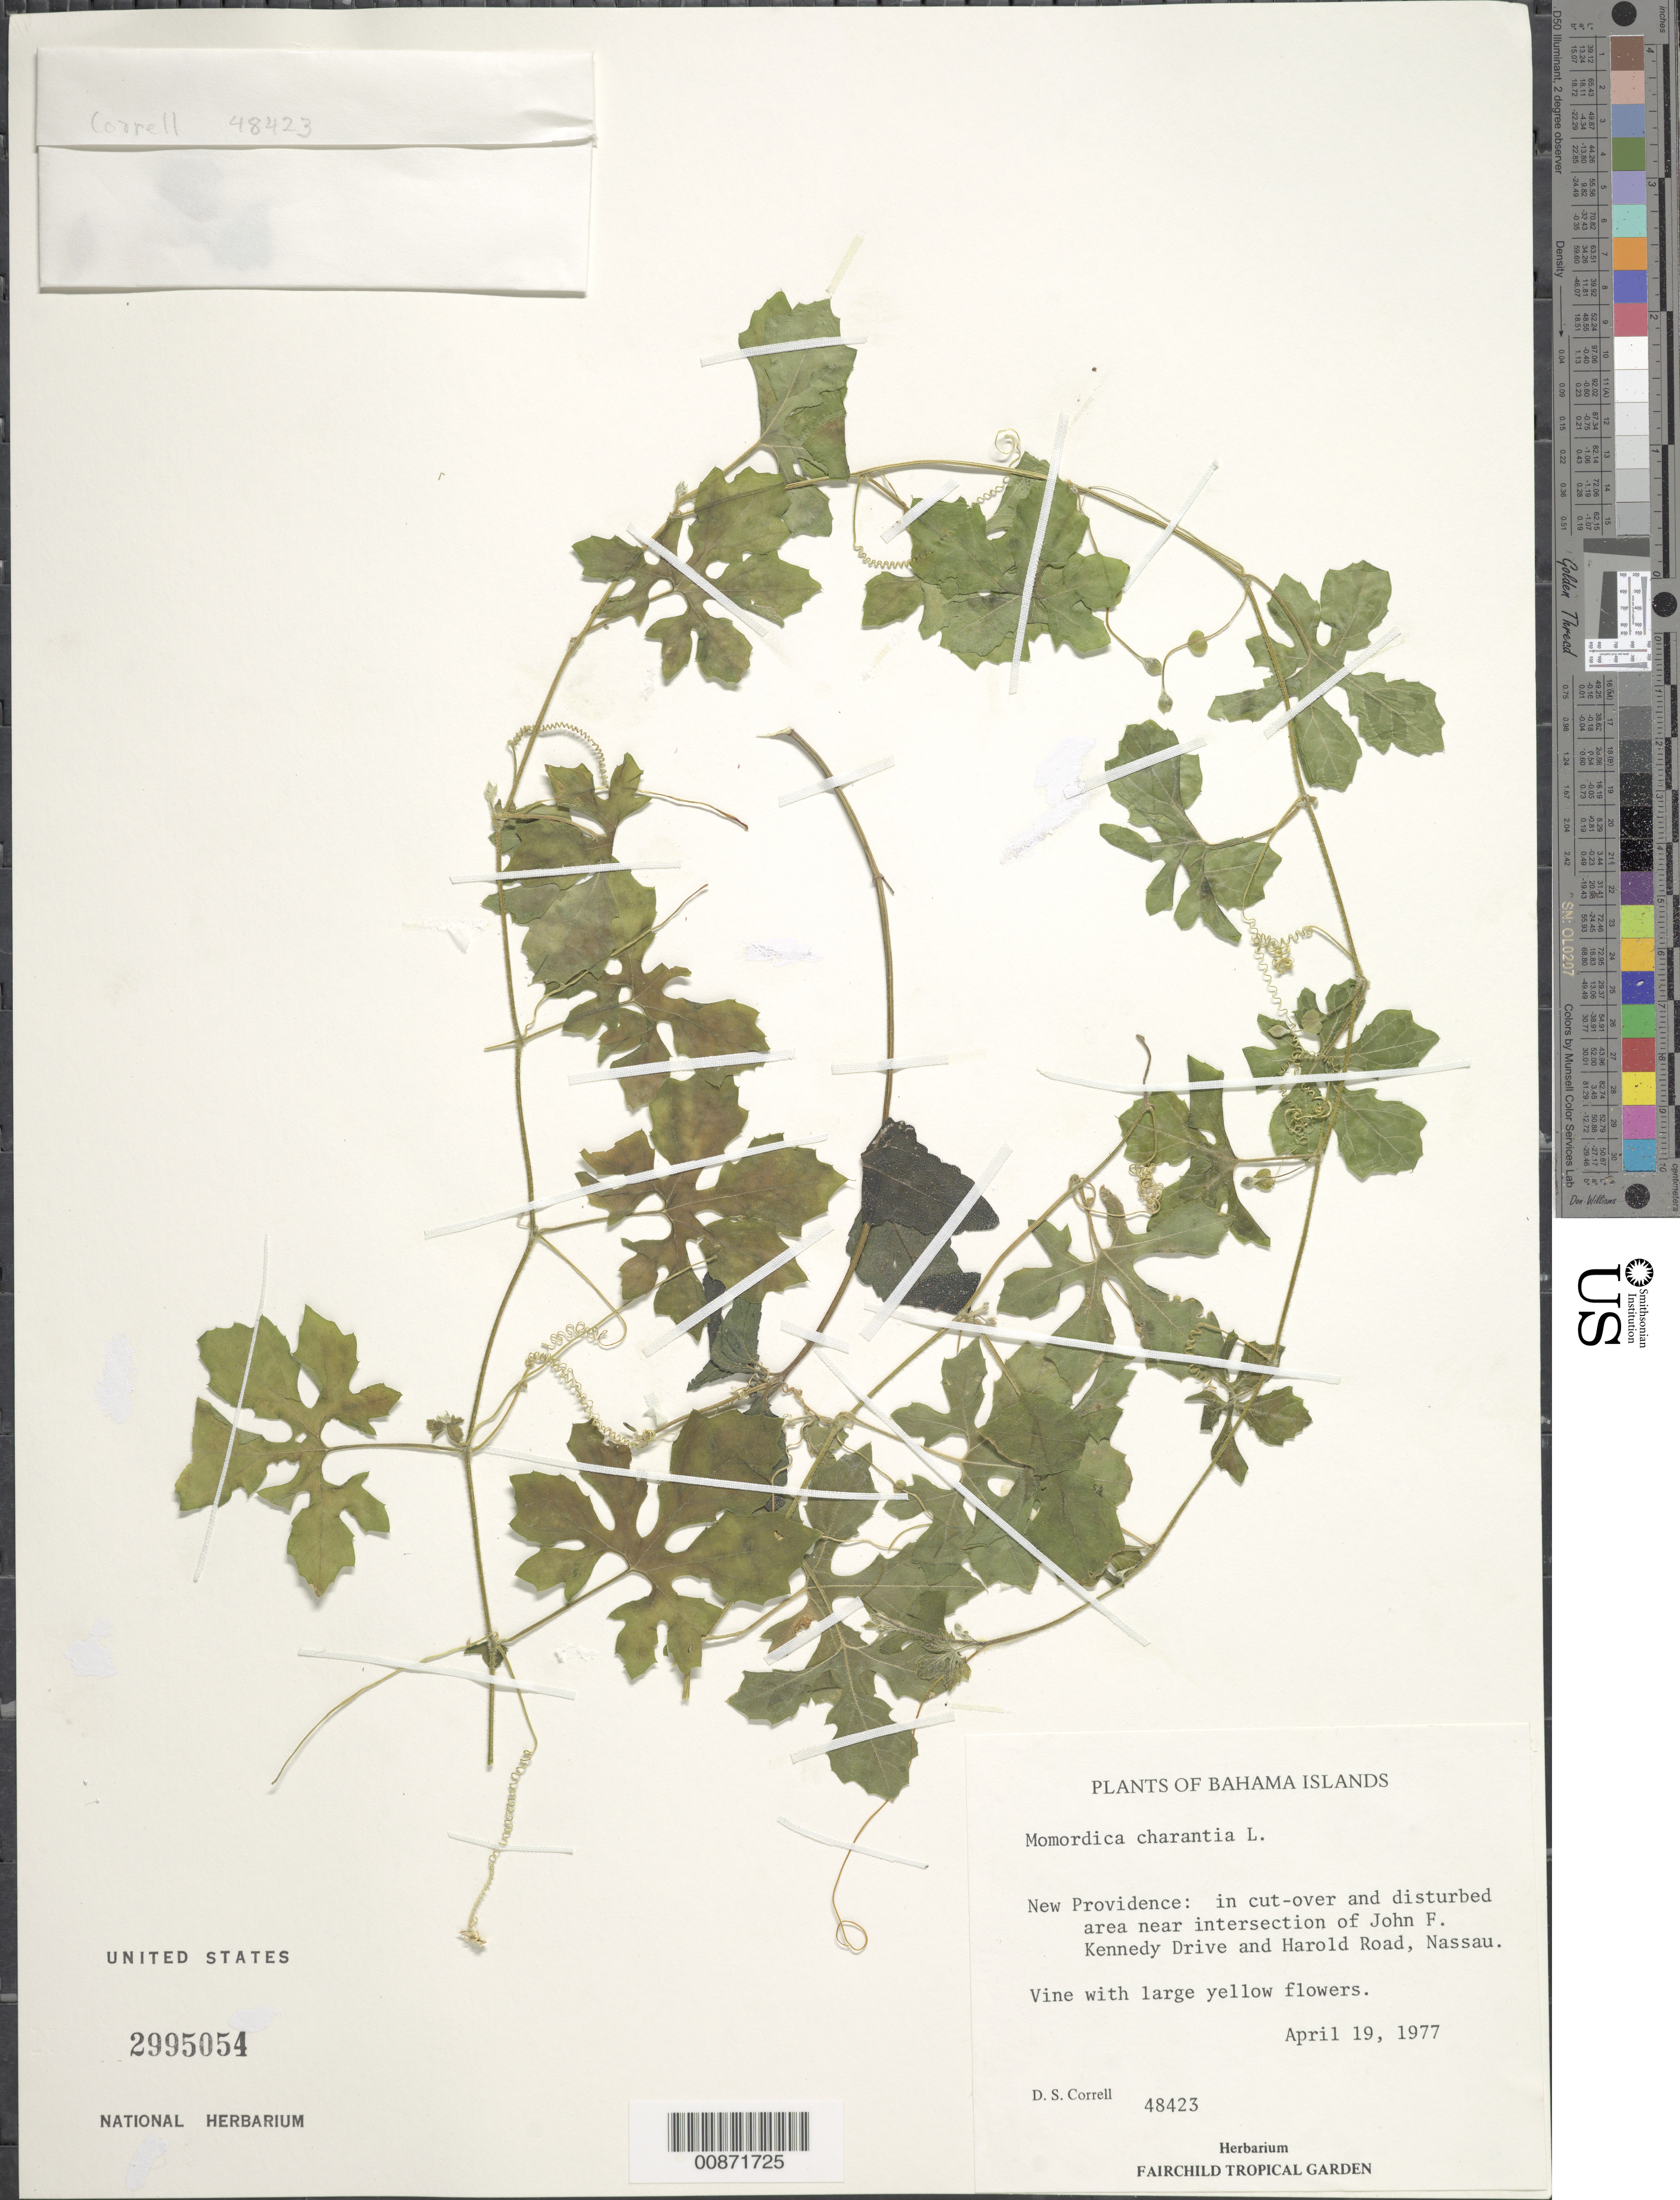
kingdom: Plantae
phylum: Tracheophyta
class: Magnoliopsida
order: Cucurbitales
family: Cucurbitaceae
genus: Momordica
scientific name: Momordica charantia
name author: L.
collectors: D. S. Correll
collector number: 48423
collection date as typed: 19 Apr 1977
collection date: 1977-04-19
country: Bahamas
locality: New Providence: Near intersection of John F. Kennedy Drive and Harold Road, Nassau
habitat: In cut-over and disturbed area near road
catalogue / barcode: US 2995054